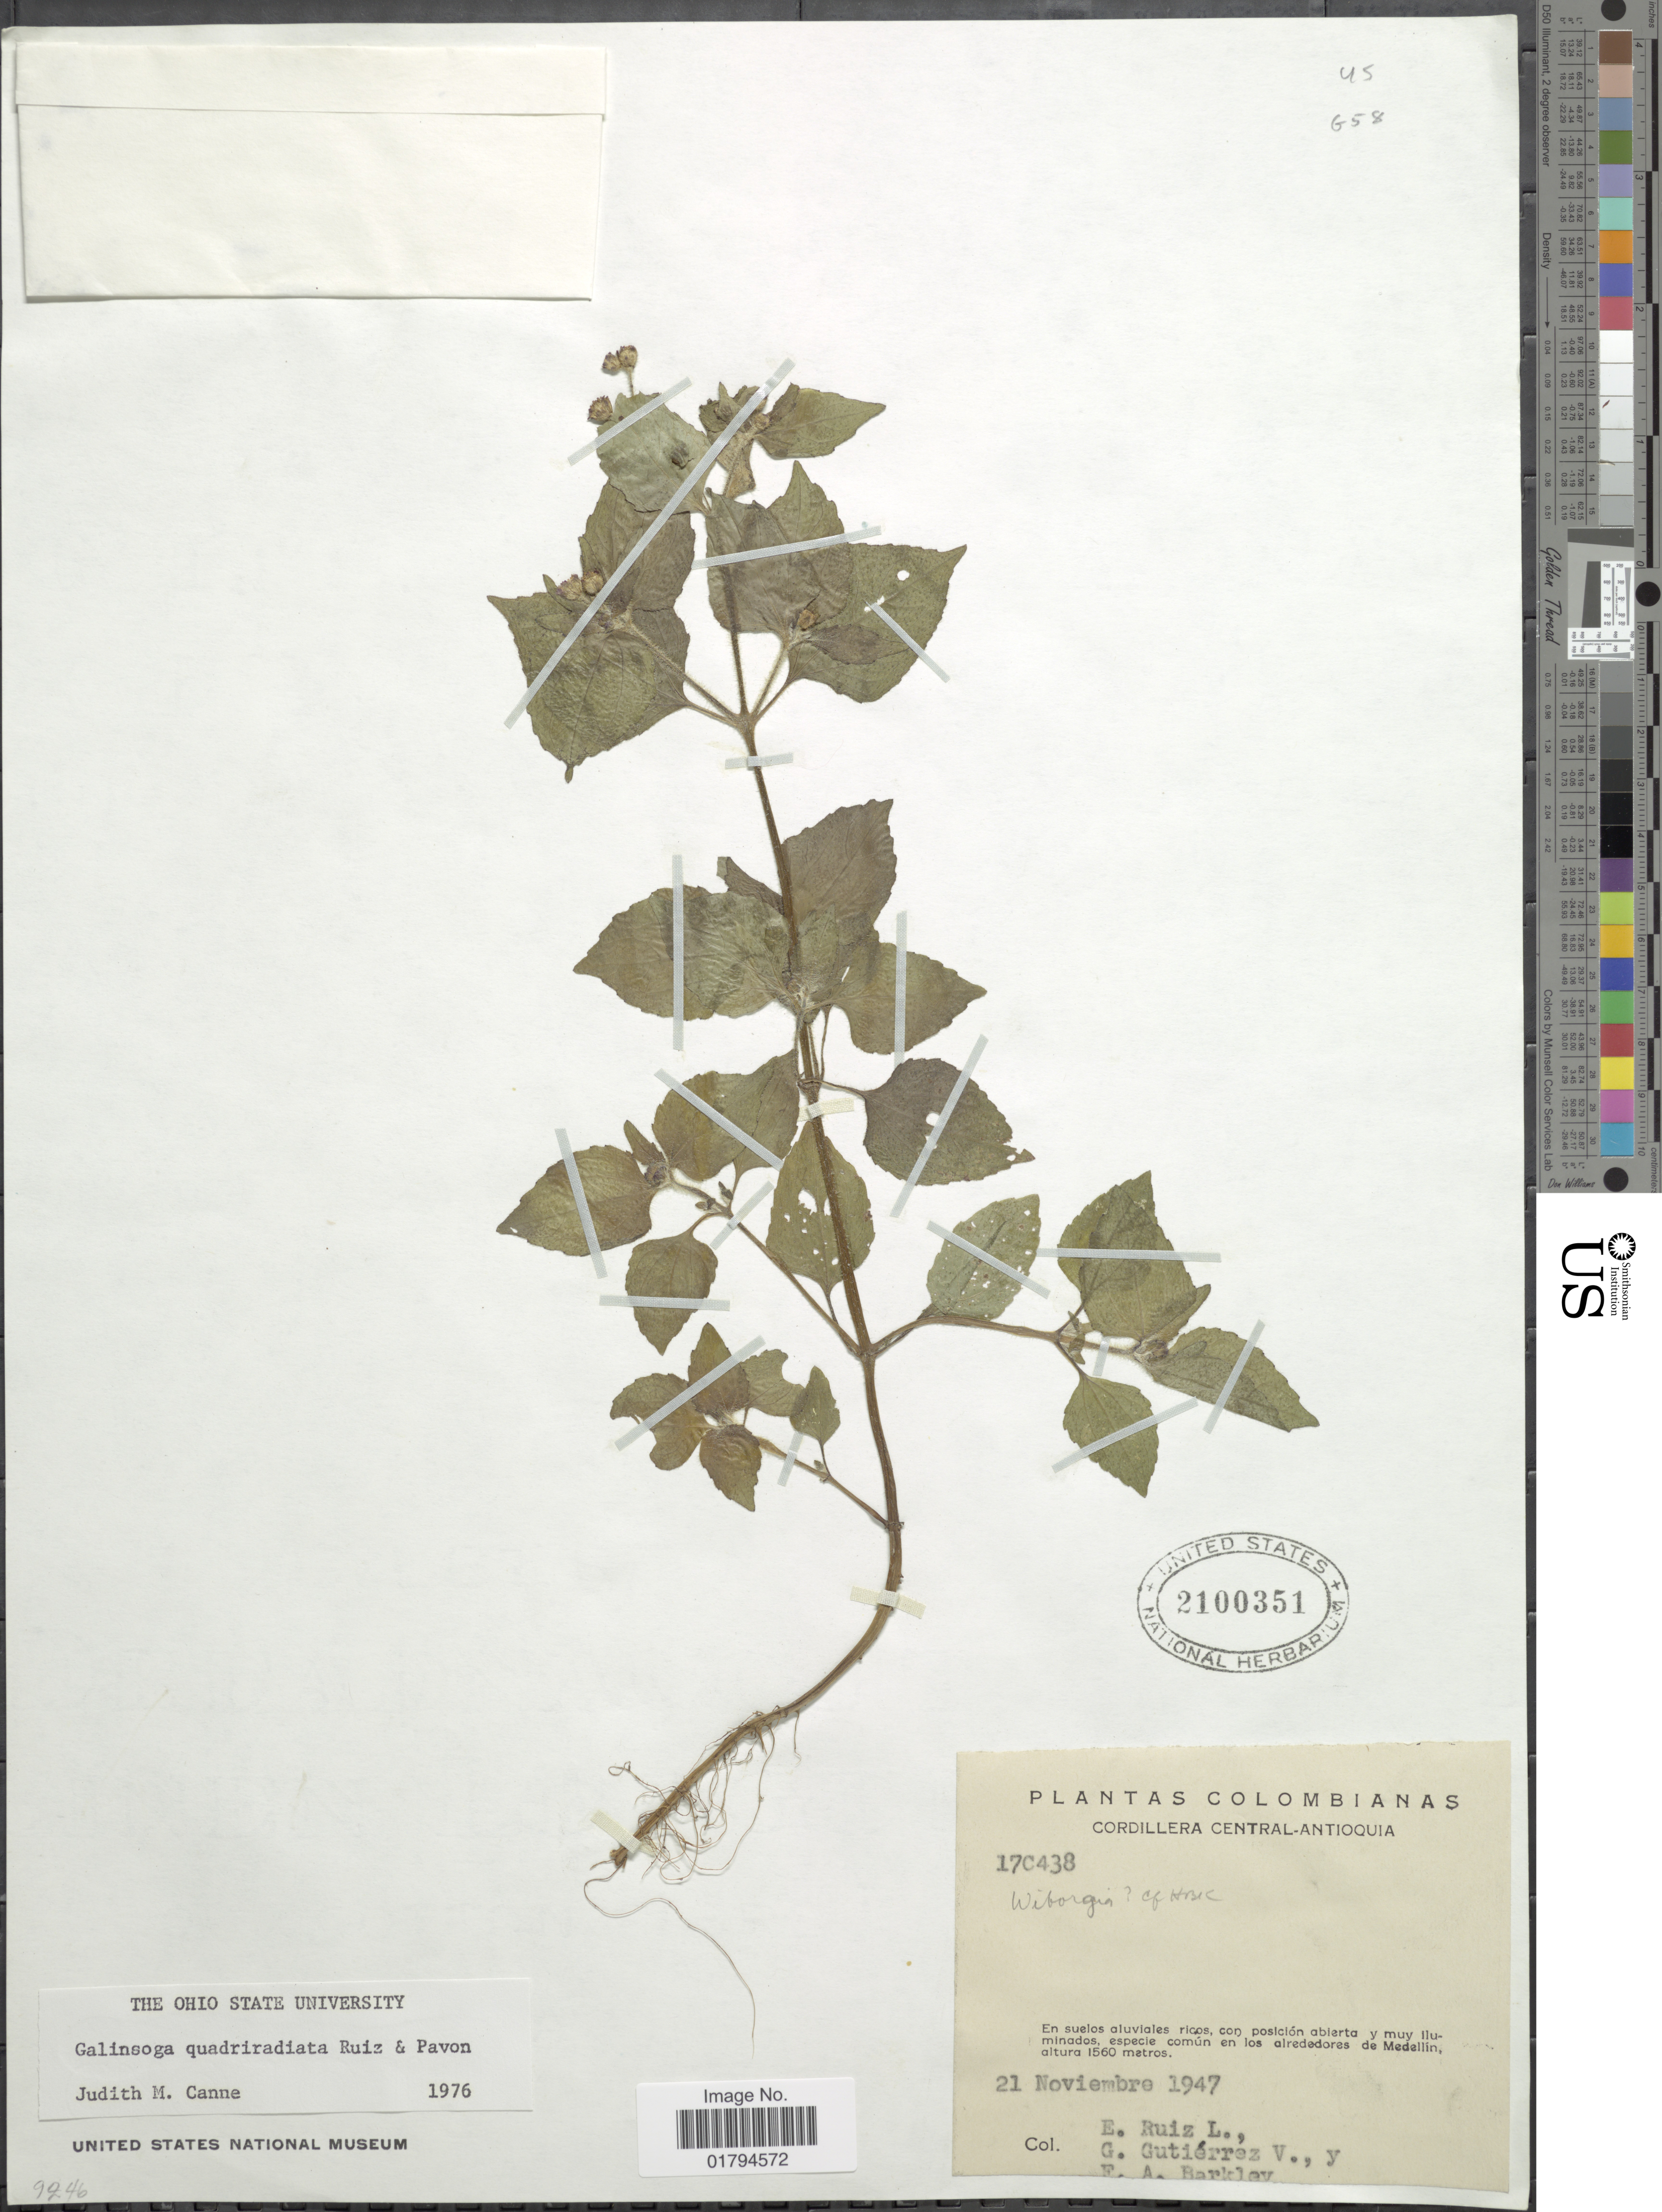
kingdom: Plantae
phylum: Tracheophyta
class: Magnoliopsida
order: Asterales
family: Asteraceae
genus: Galinsoga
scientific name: Galinsoga quadriradiata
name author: Ruiz & Pav.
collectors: E. Ruiz Landa, G. Gutiérrez V. & F. A. Barkley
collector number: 17c438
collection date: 1947-11-21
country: Colombia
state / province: Antioquia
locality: Cordillera Central. en los alrededores de Medellin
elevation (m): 1560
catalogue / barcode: US 2100351